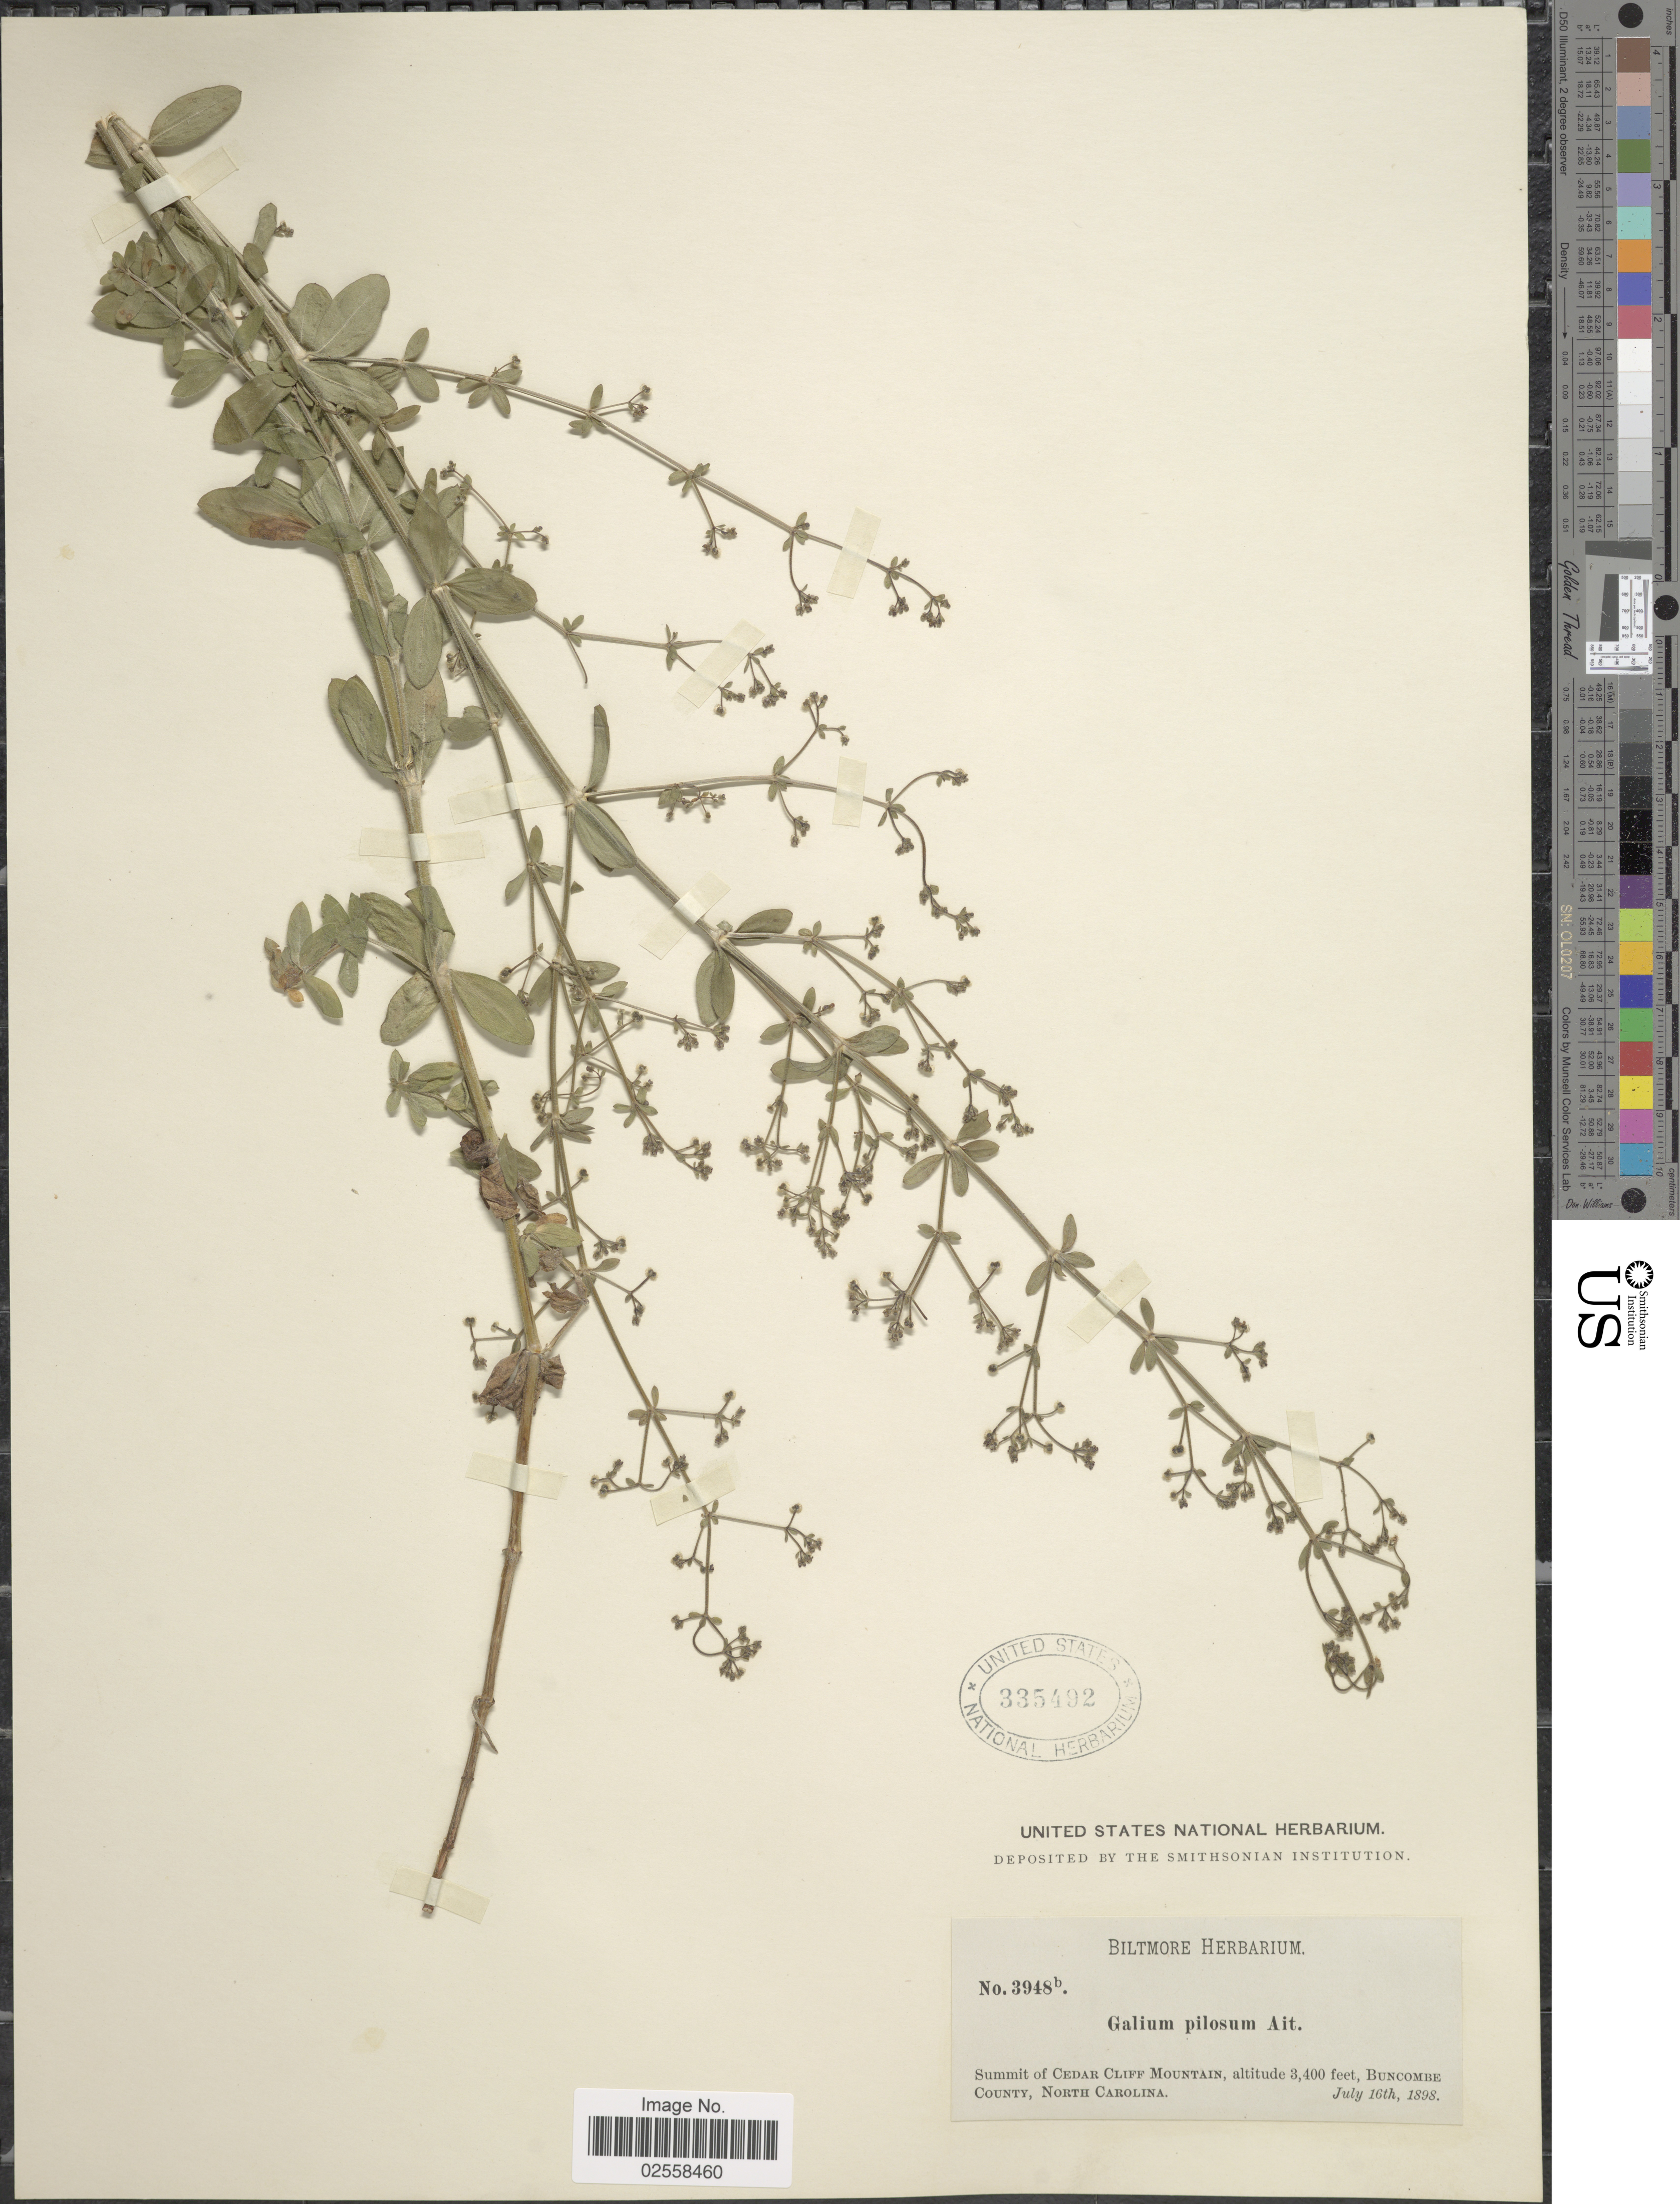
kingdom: Plantae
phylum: Tracheophyta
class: Magnoliopsida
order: Gentianales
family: Rubiaceae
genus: Galium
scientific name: Galium pilosum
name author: Aiton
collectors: ex herb. Biltmore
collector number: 3948b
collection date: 1898-07-16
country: United States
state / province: North Carolina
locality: Summit of Cedar Cliff Mountain, Buncombe County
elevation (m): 1036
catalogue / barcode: US 335492